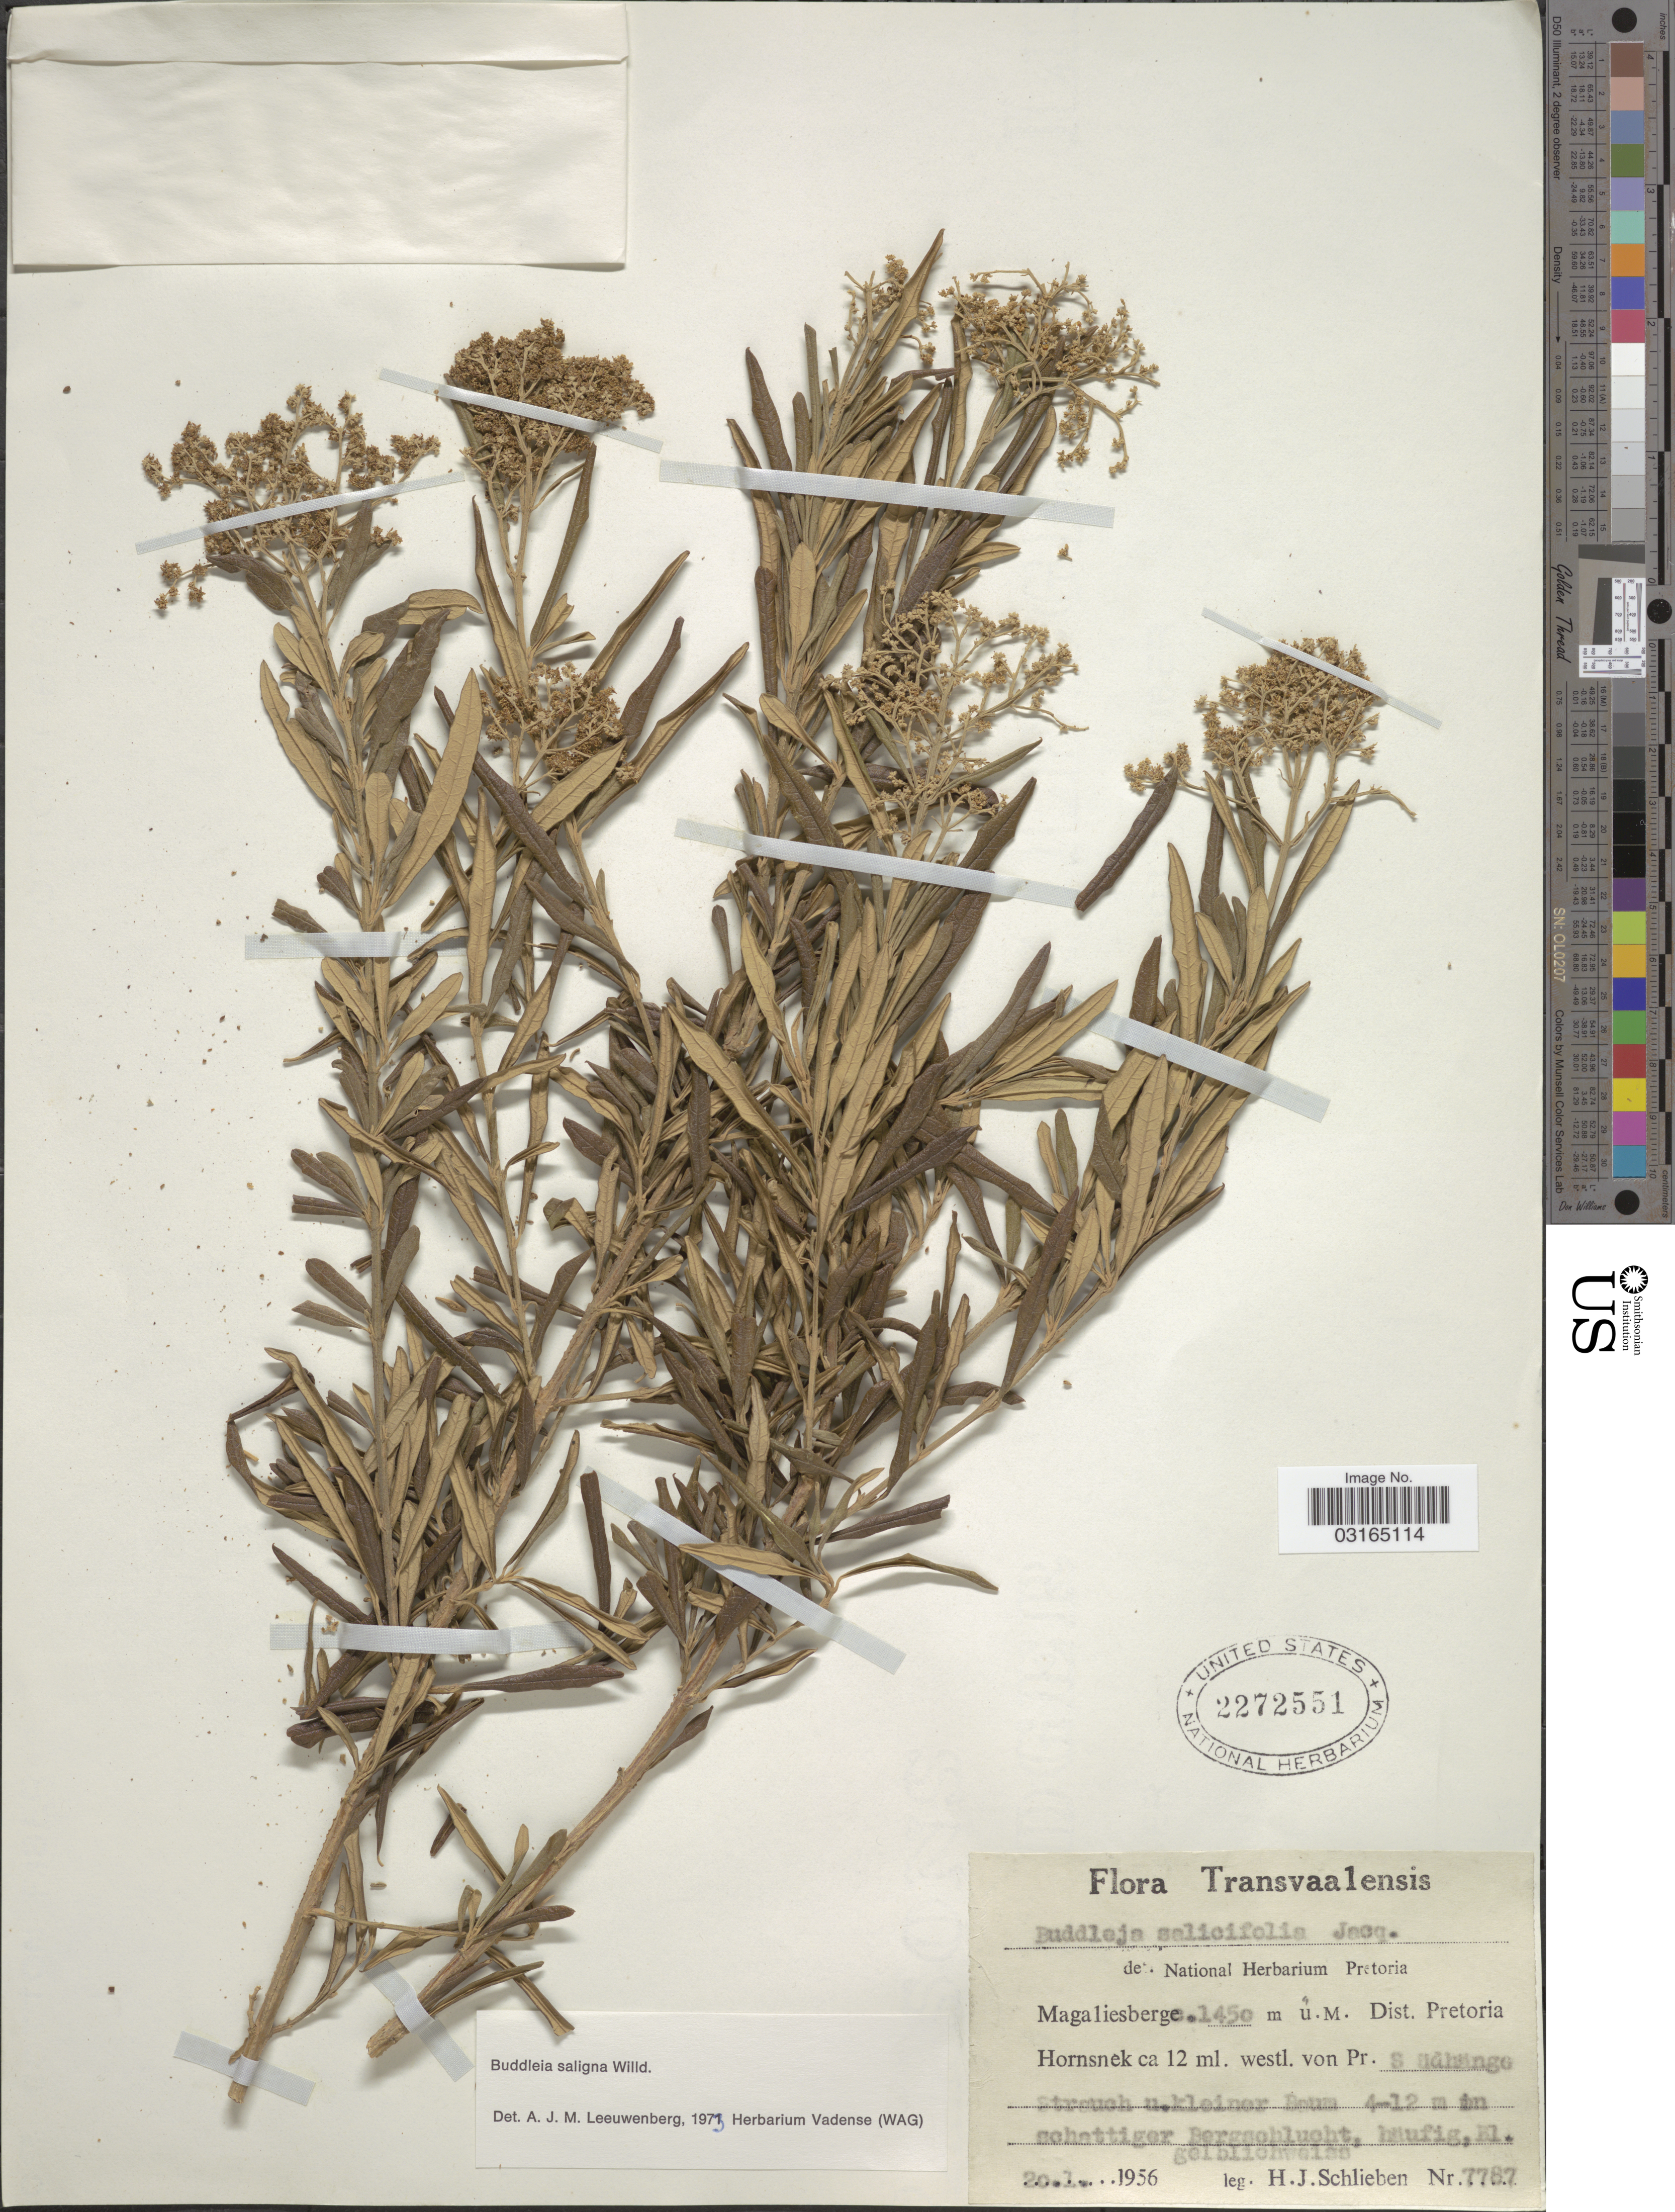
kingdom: Plantae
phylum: Tracheophyta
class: Magnoliopsida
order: Lamiales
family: Scrophulariaceae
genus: Buddleja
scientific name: Buddleja saligna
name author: Willd.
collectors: H. J. Schlieben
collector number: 7787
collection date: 1956-01-20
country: South Africa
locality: Transvaalensis. Magaliesberge. Dist. Pretoria. Hornsnek ca 12 ml. westl. von Pr. Südhänge.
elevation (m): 1450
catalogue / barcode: US 2272551